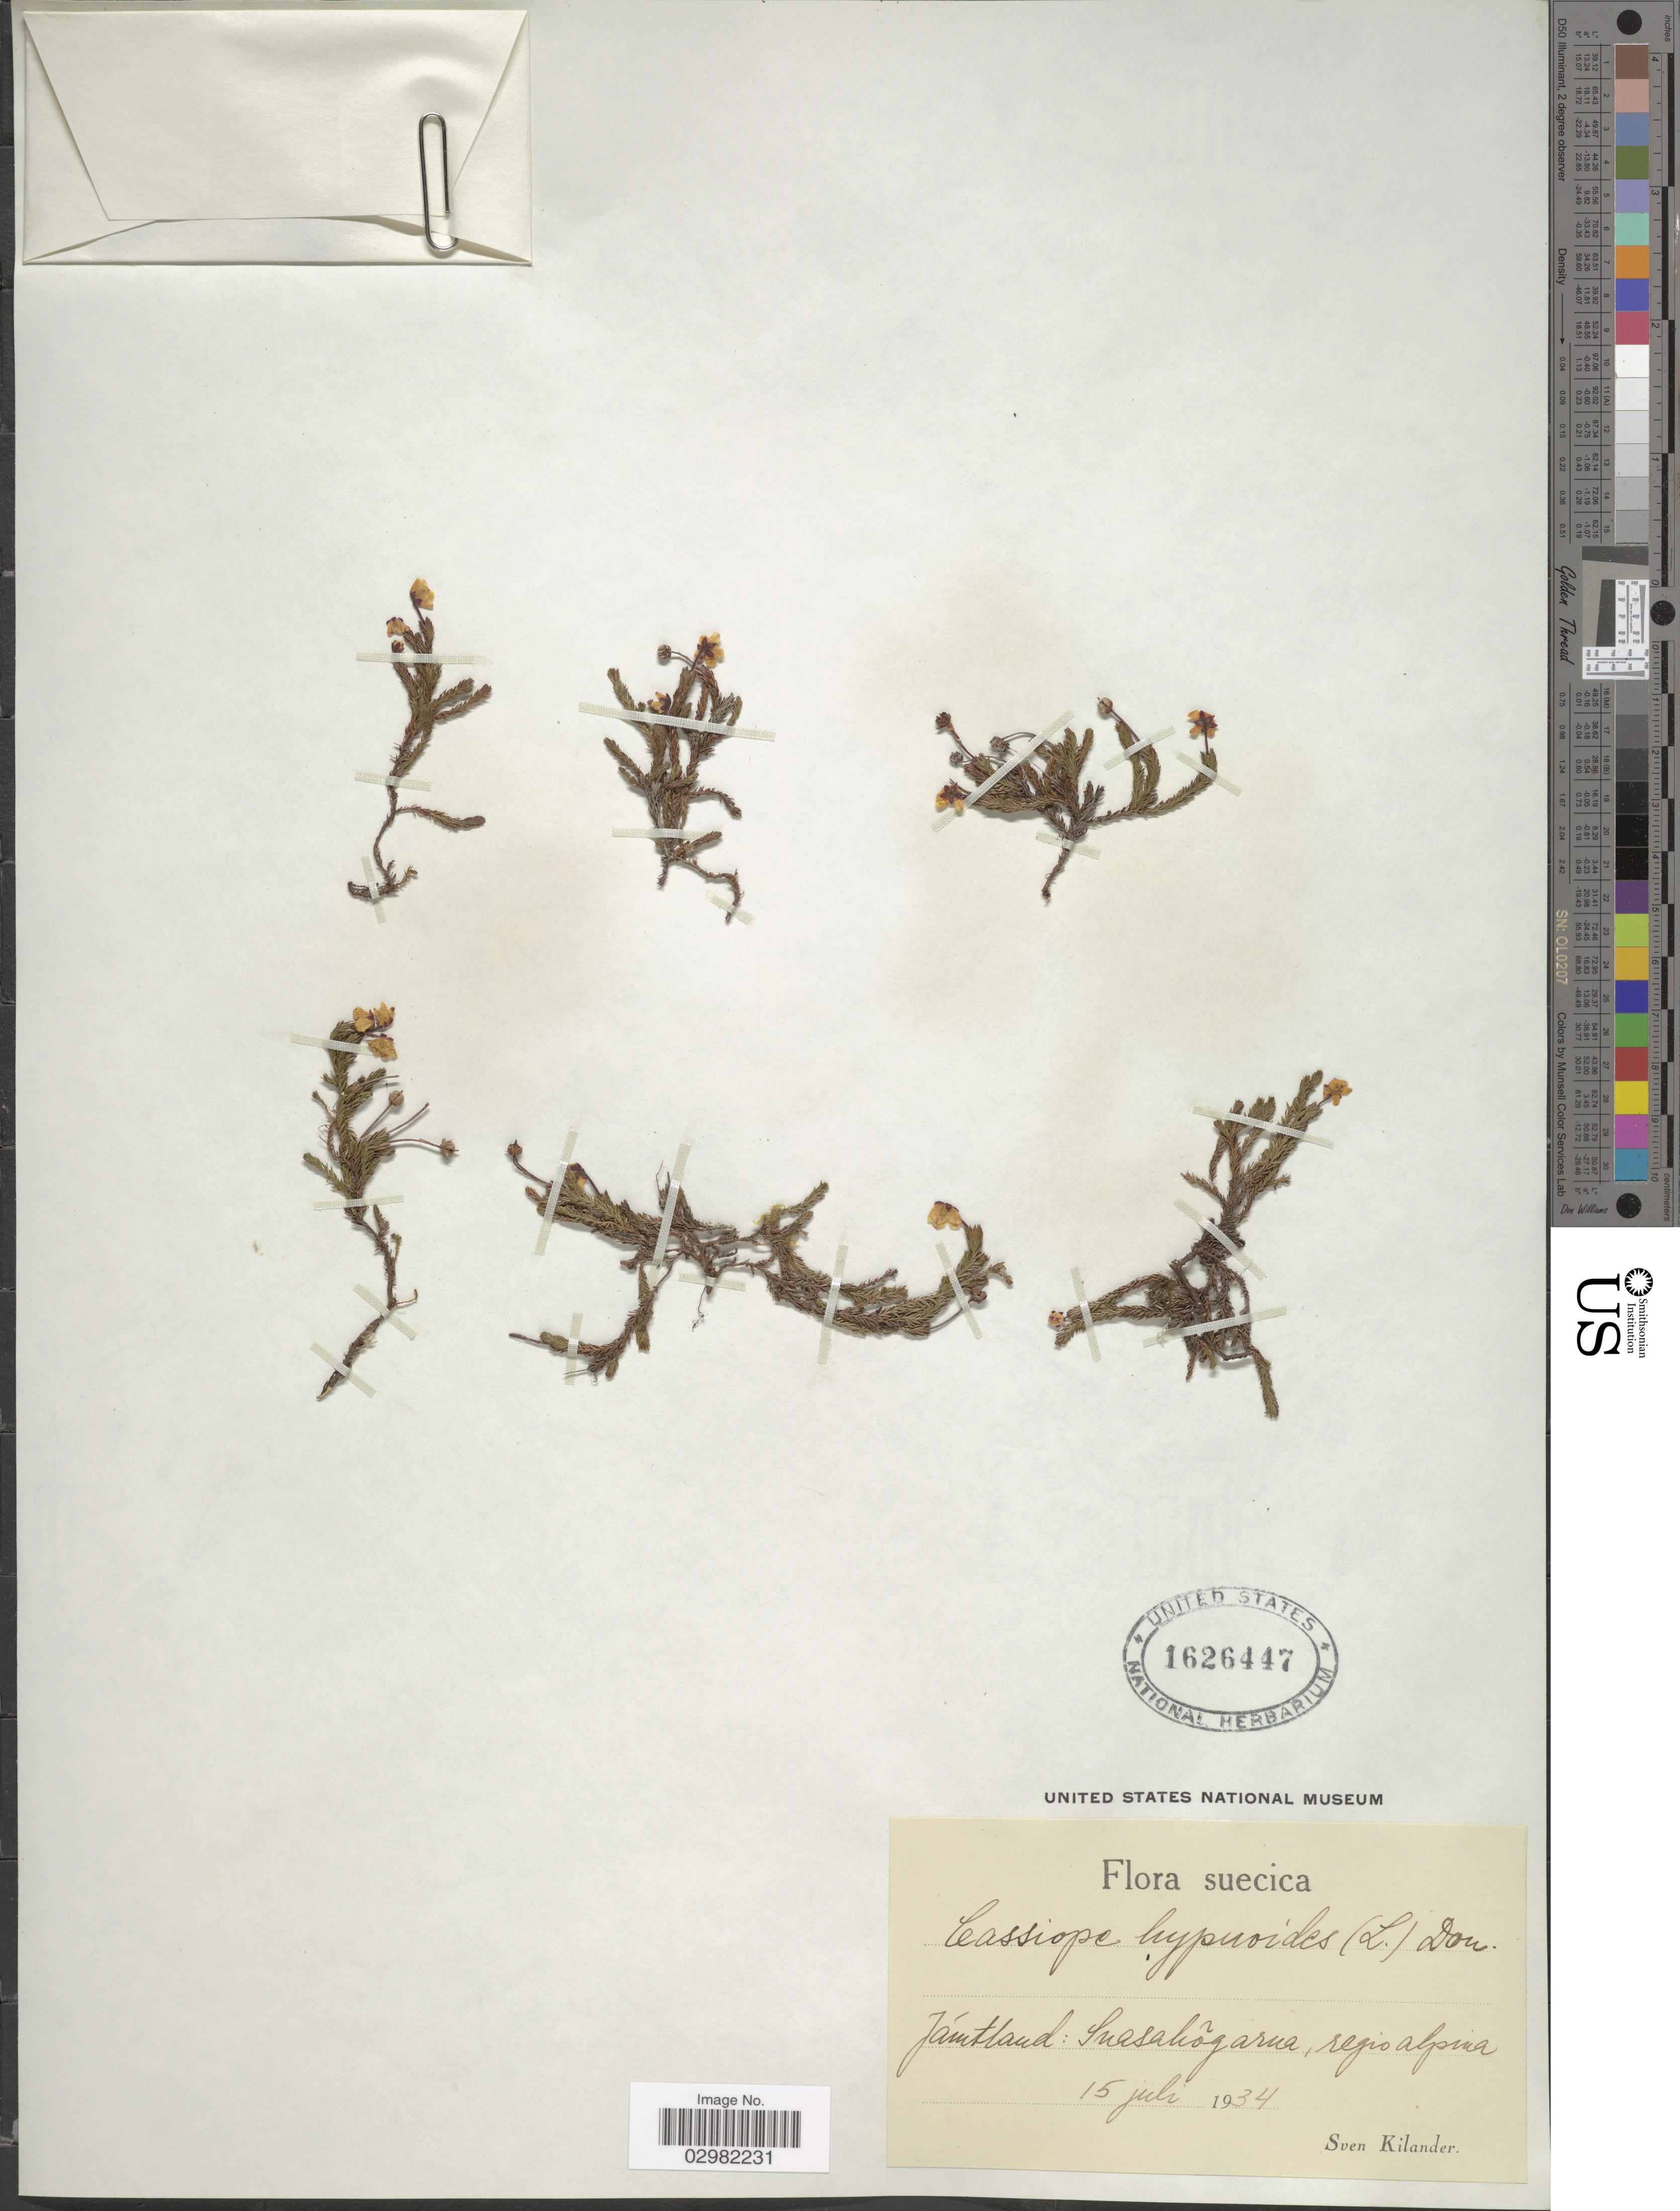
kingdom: Plantae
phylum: Tracheophyta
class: Magnoliopsida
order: Ericales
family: Ericaceae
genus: Cassiope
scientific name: Cassiope hypnoides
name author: (L.) D. Don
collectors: S. Kilander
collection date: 1934-07-15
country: Sweden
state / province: Jämtland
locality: Jämtland: Snasahögarna, regio alpina.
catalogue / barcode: US 1626447